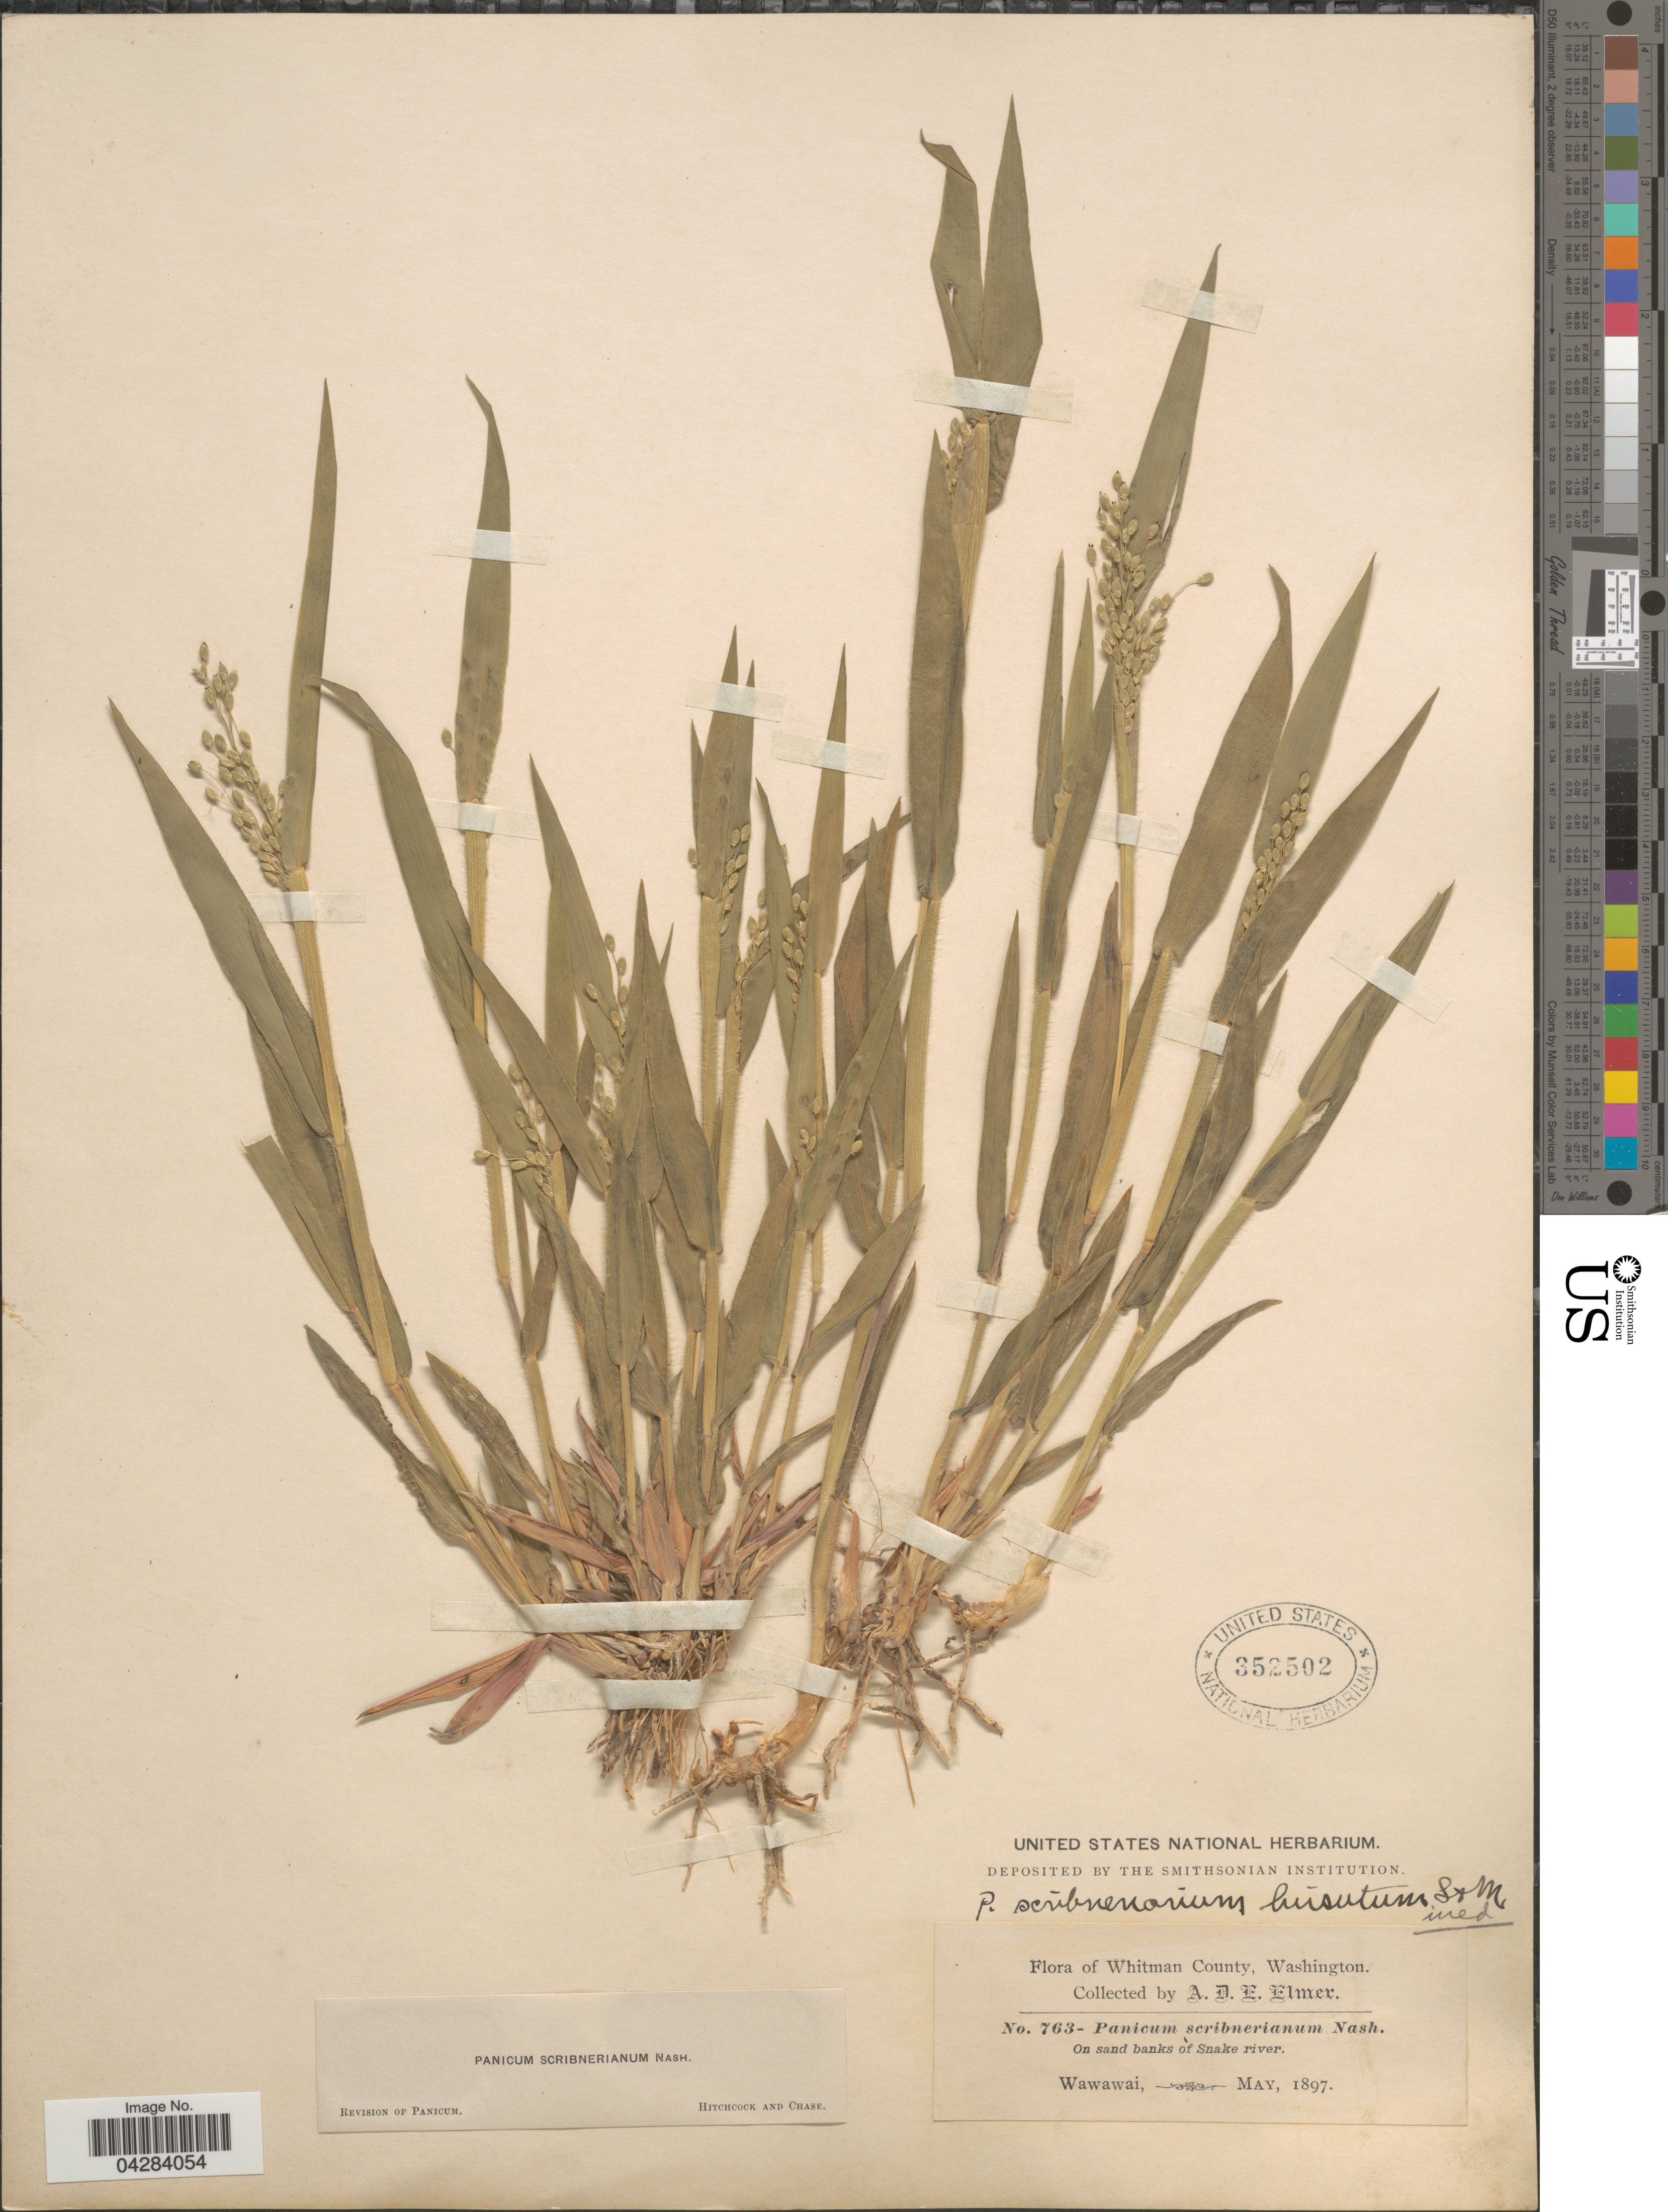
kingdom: Plantae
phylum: Tracheophyta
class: Liliopsida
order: Poales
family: Poaceae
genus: Dichanthelium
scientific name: Dichanthelium oligosanthes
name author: (Schult.) Gould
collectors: A. D. E. Elmer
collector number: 763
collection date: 1897-05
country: United States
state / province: Washington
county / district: Whitman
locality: Whitman County. On sand banks of Snake river. Wawawai.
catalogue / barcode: US 352502